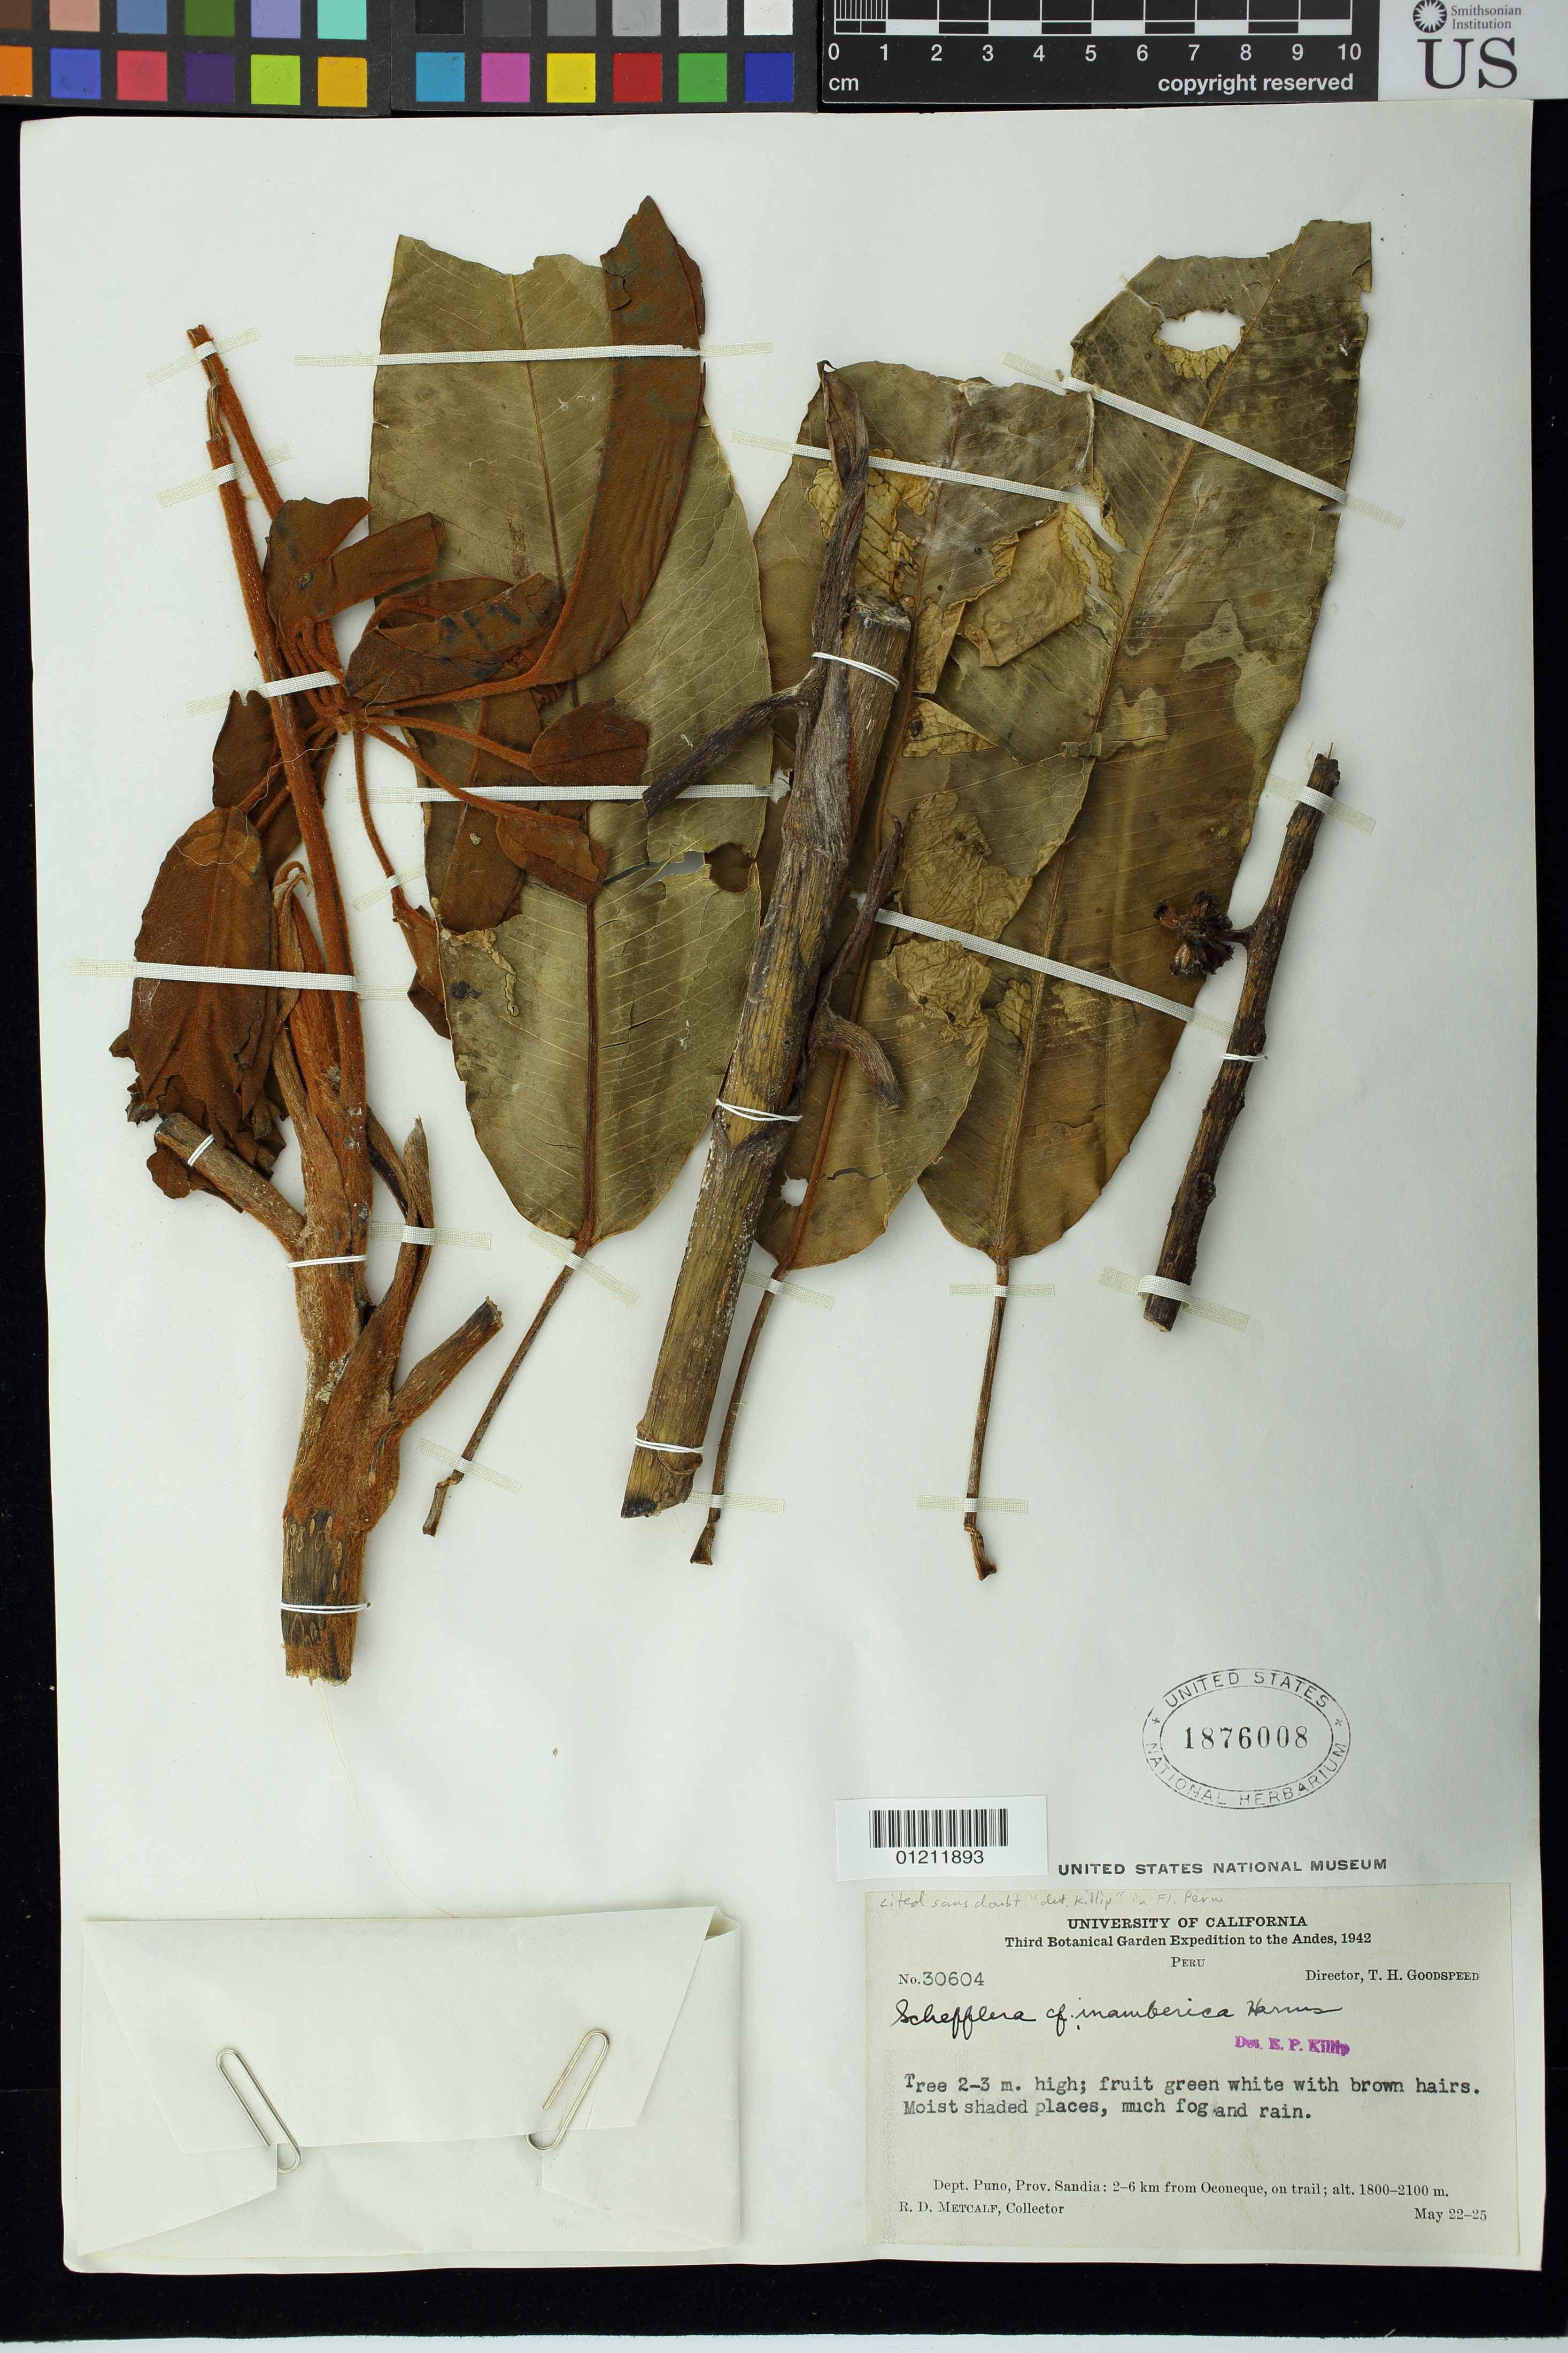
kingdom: Plantae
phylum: Tracheophyta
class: Magnoliopsida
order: Apiales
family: Araliaceae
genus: Schefflera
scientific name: Schefflera inambarica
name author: Harms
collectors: R. D. Metcalf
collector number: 30604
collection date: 1942-05-22/1942-05-25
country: Peru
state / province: Puno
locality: Prov. Sandia: 2 - 6 km from Oconeque, on trail.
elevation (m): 1800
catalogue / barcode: US 1876008